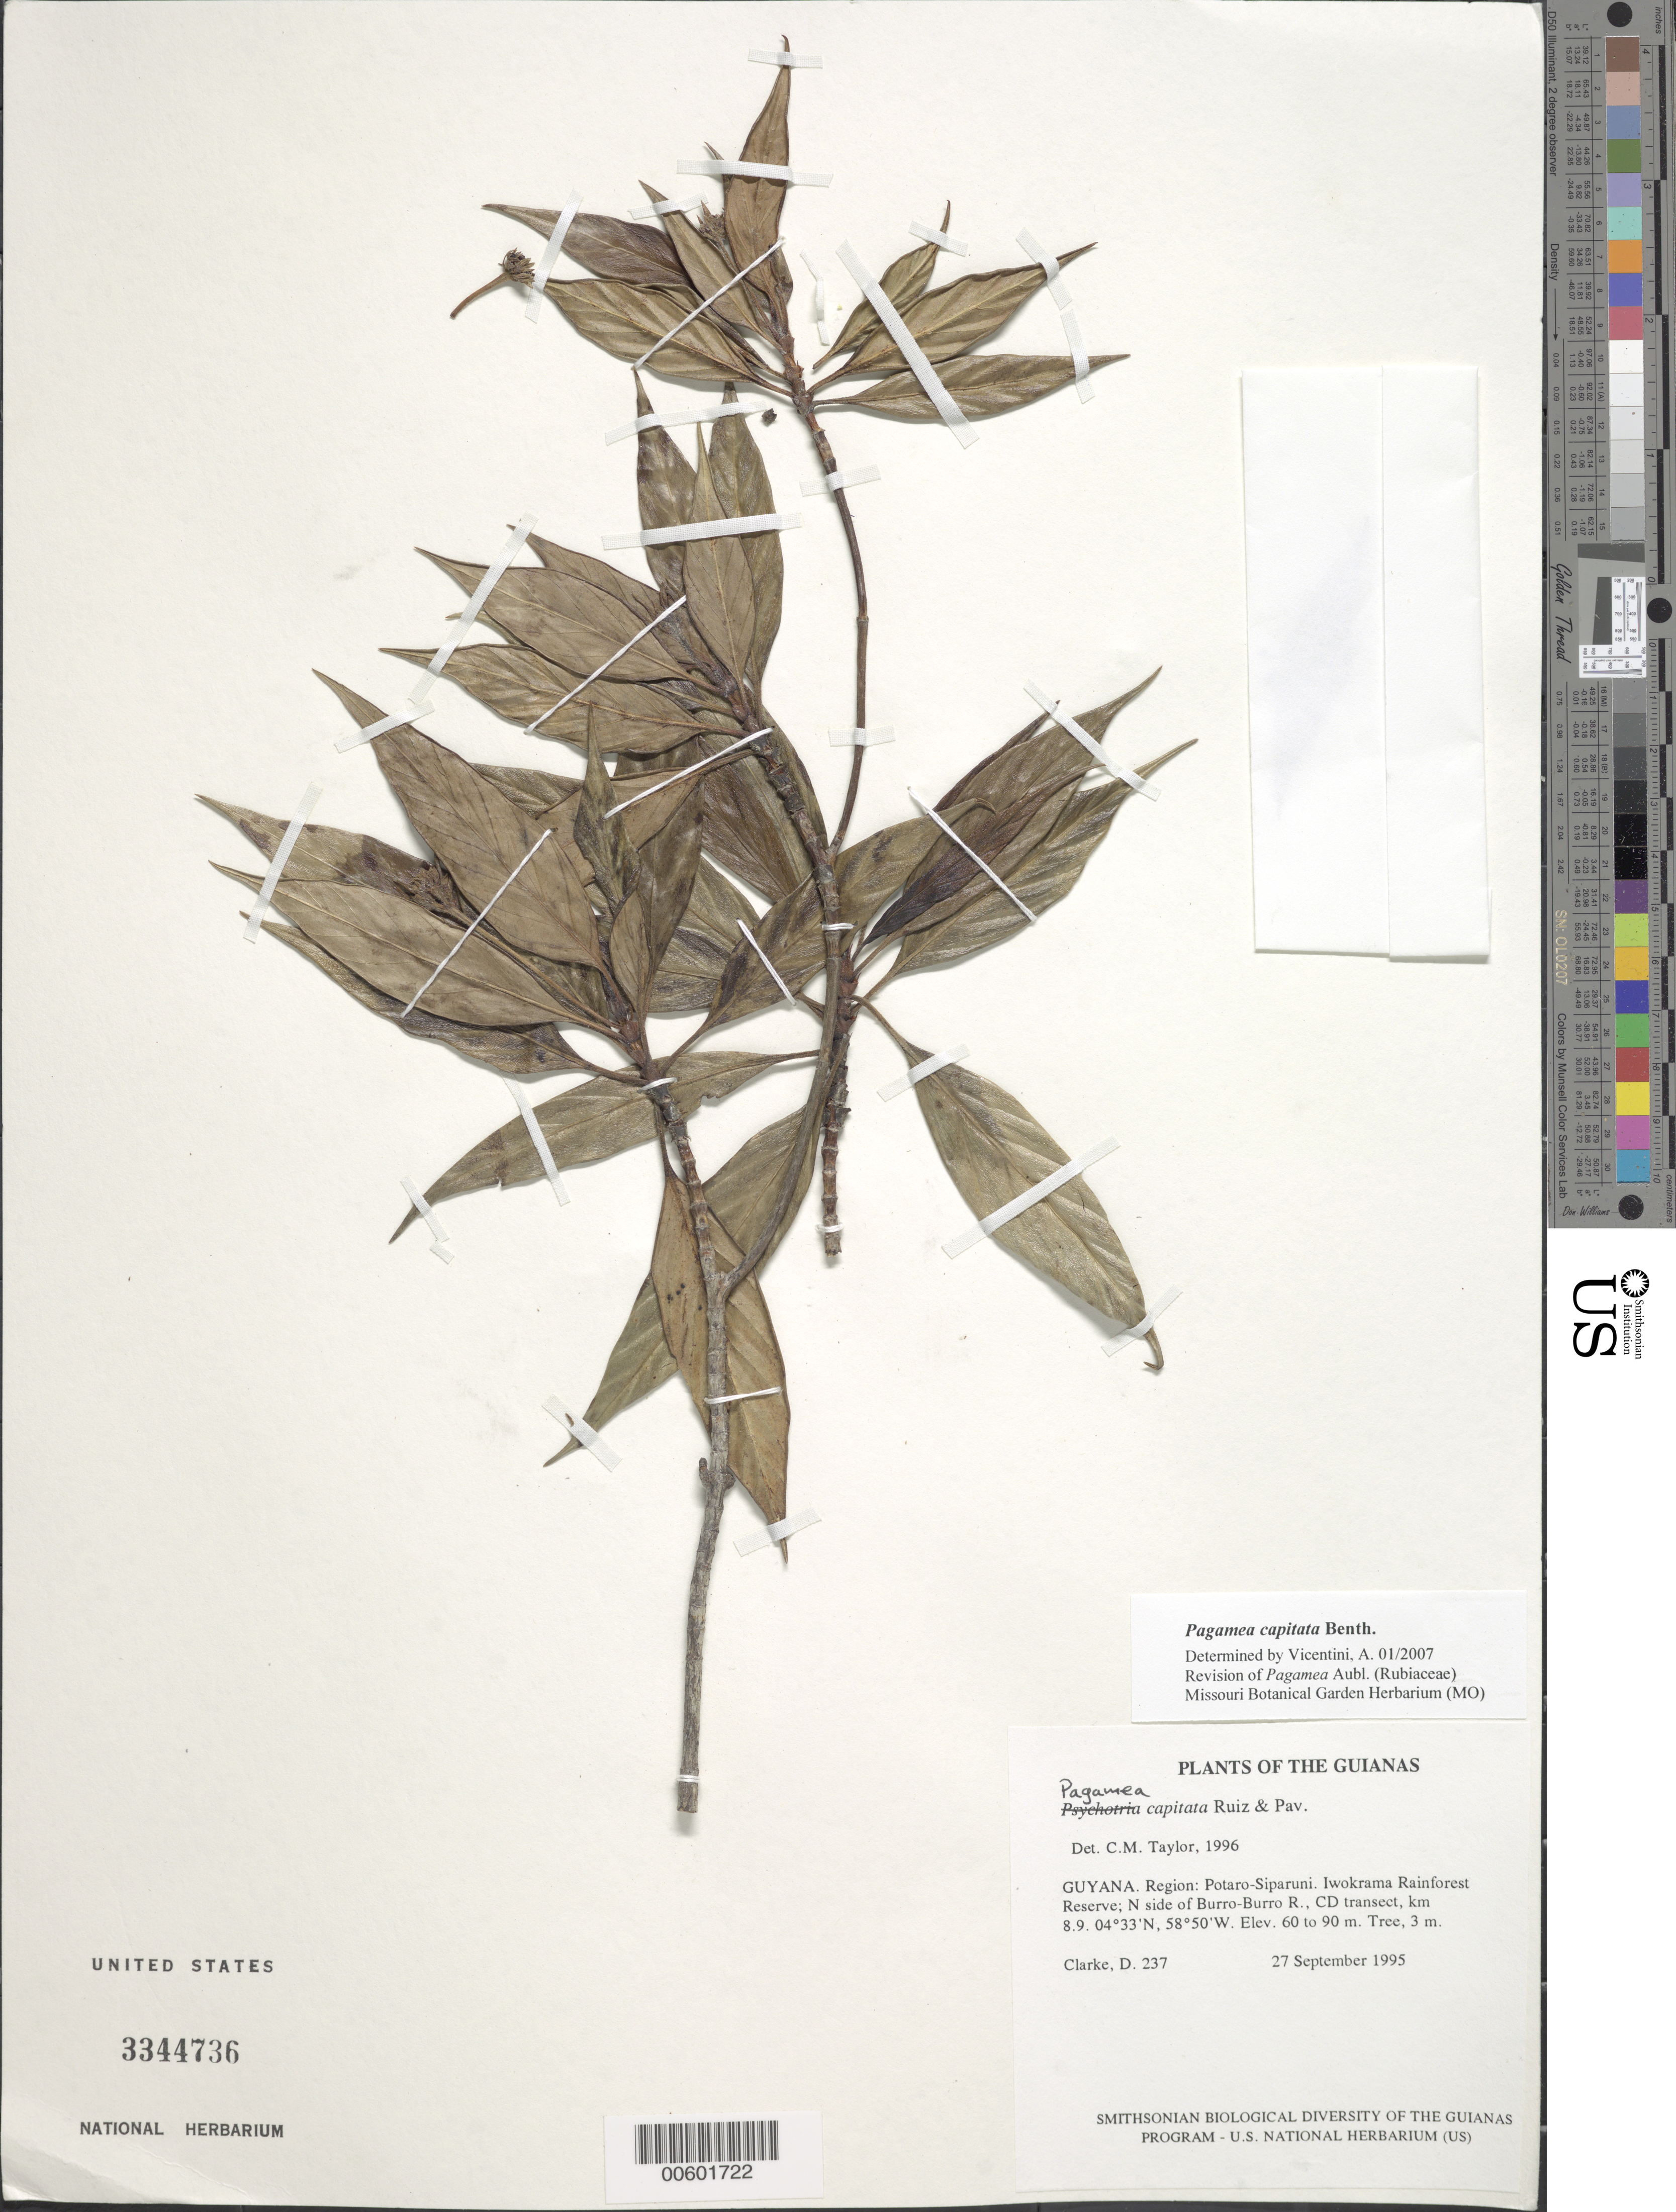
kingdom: Plantae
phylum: Tracheophyta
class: Magnoliopsida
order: Gentianales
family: Rubiaceae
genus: Pagamea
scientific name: Pagamea capitata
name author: Benth.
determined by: Taylor, Charlotte M.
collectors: H. D. Clarke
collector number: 237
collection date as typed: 27 September 1995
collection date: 1995-09-27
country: Guyana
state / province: Potaro-Siparuni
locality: Iwokrama Rainforest Reserve; N side of Burro-Burro R., CD transect, km 8.9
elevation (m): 60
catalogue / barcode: US 3344736